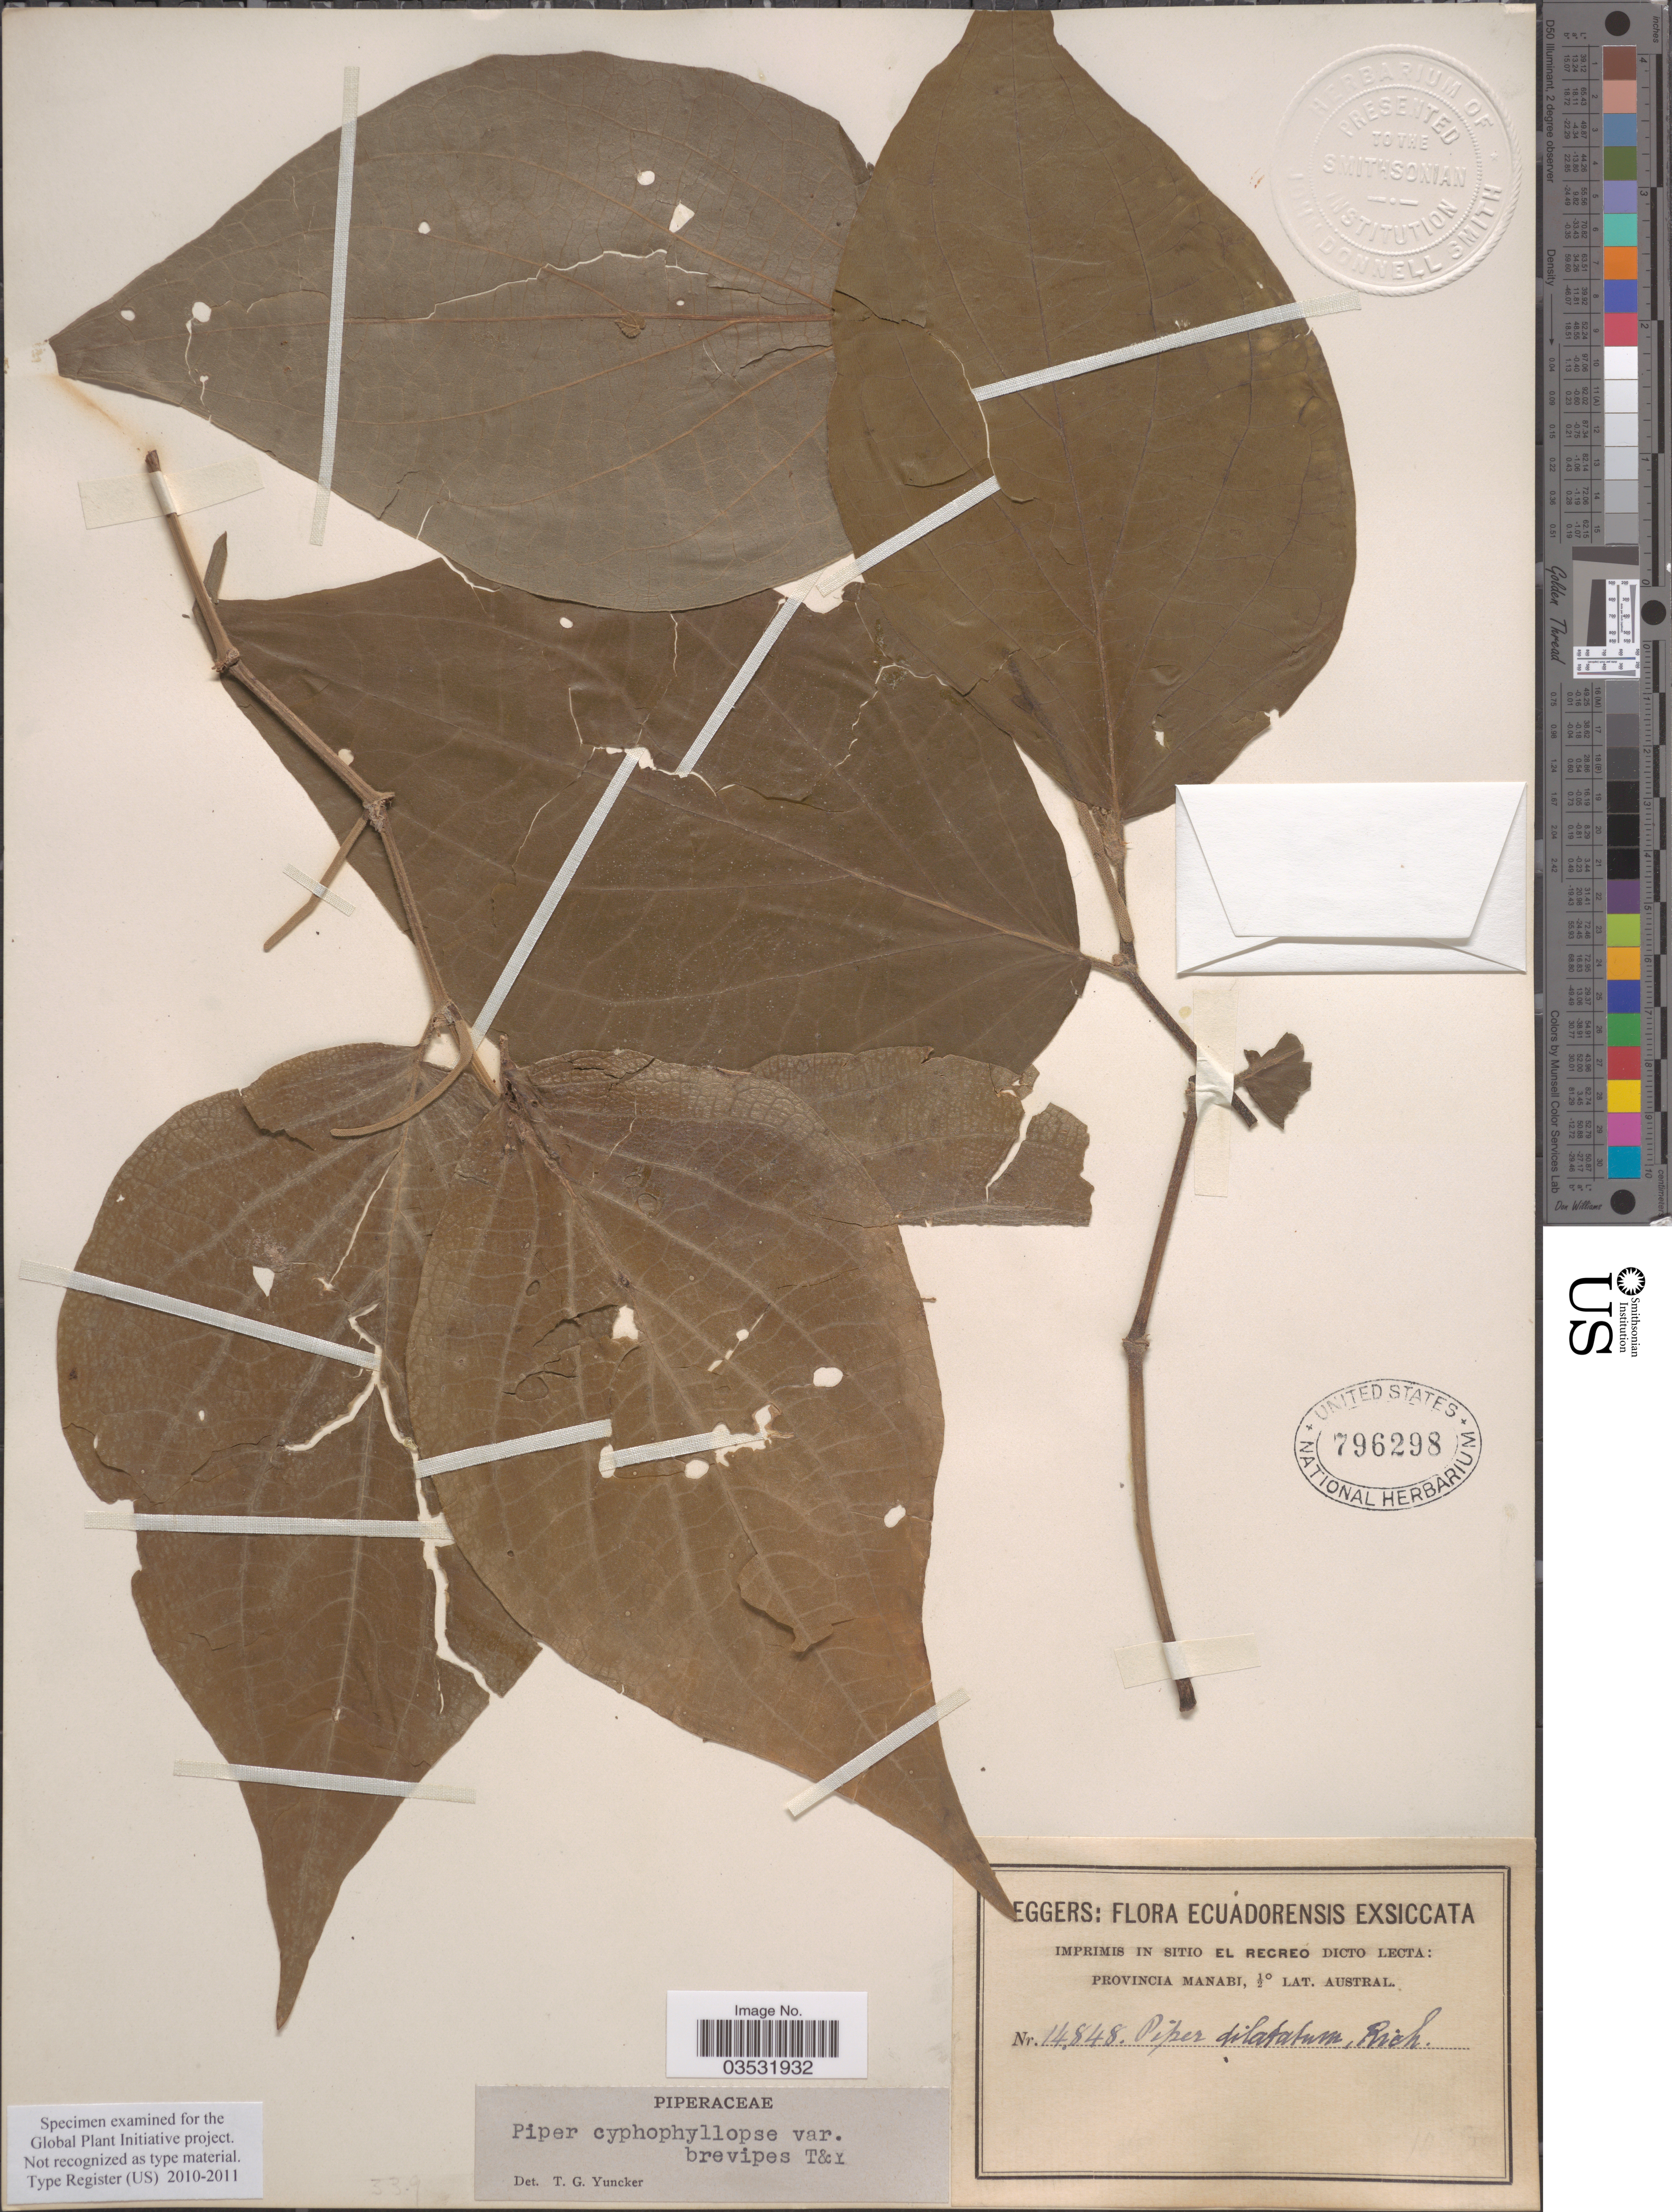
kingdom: Plantae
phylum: Tracheophyta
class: Magnoliopsida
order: Piperales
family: Piperaceae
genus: Piper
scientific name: Piper cyphophyllopse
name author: Trel. & Yunck.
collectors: -. Eggers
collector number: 14848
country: Ecuador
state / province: Manabí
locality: Imprimis in sitio El Recreo.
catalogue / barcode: US 796298